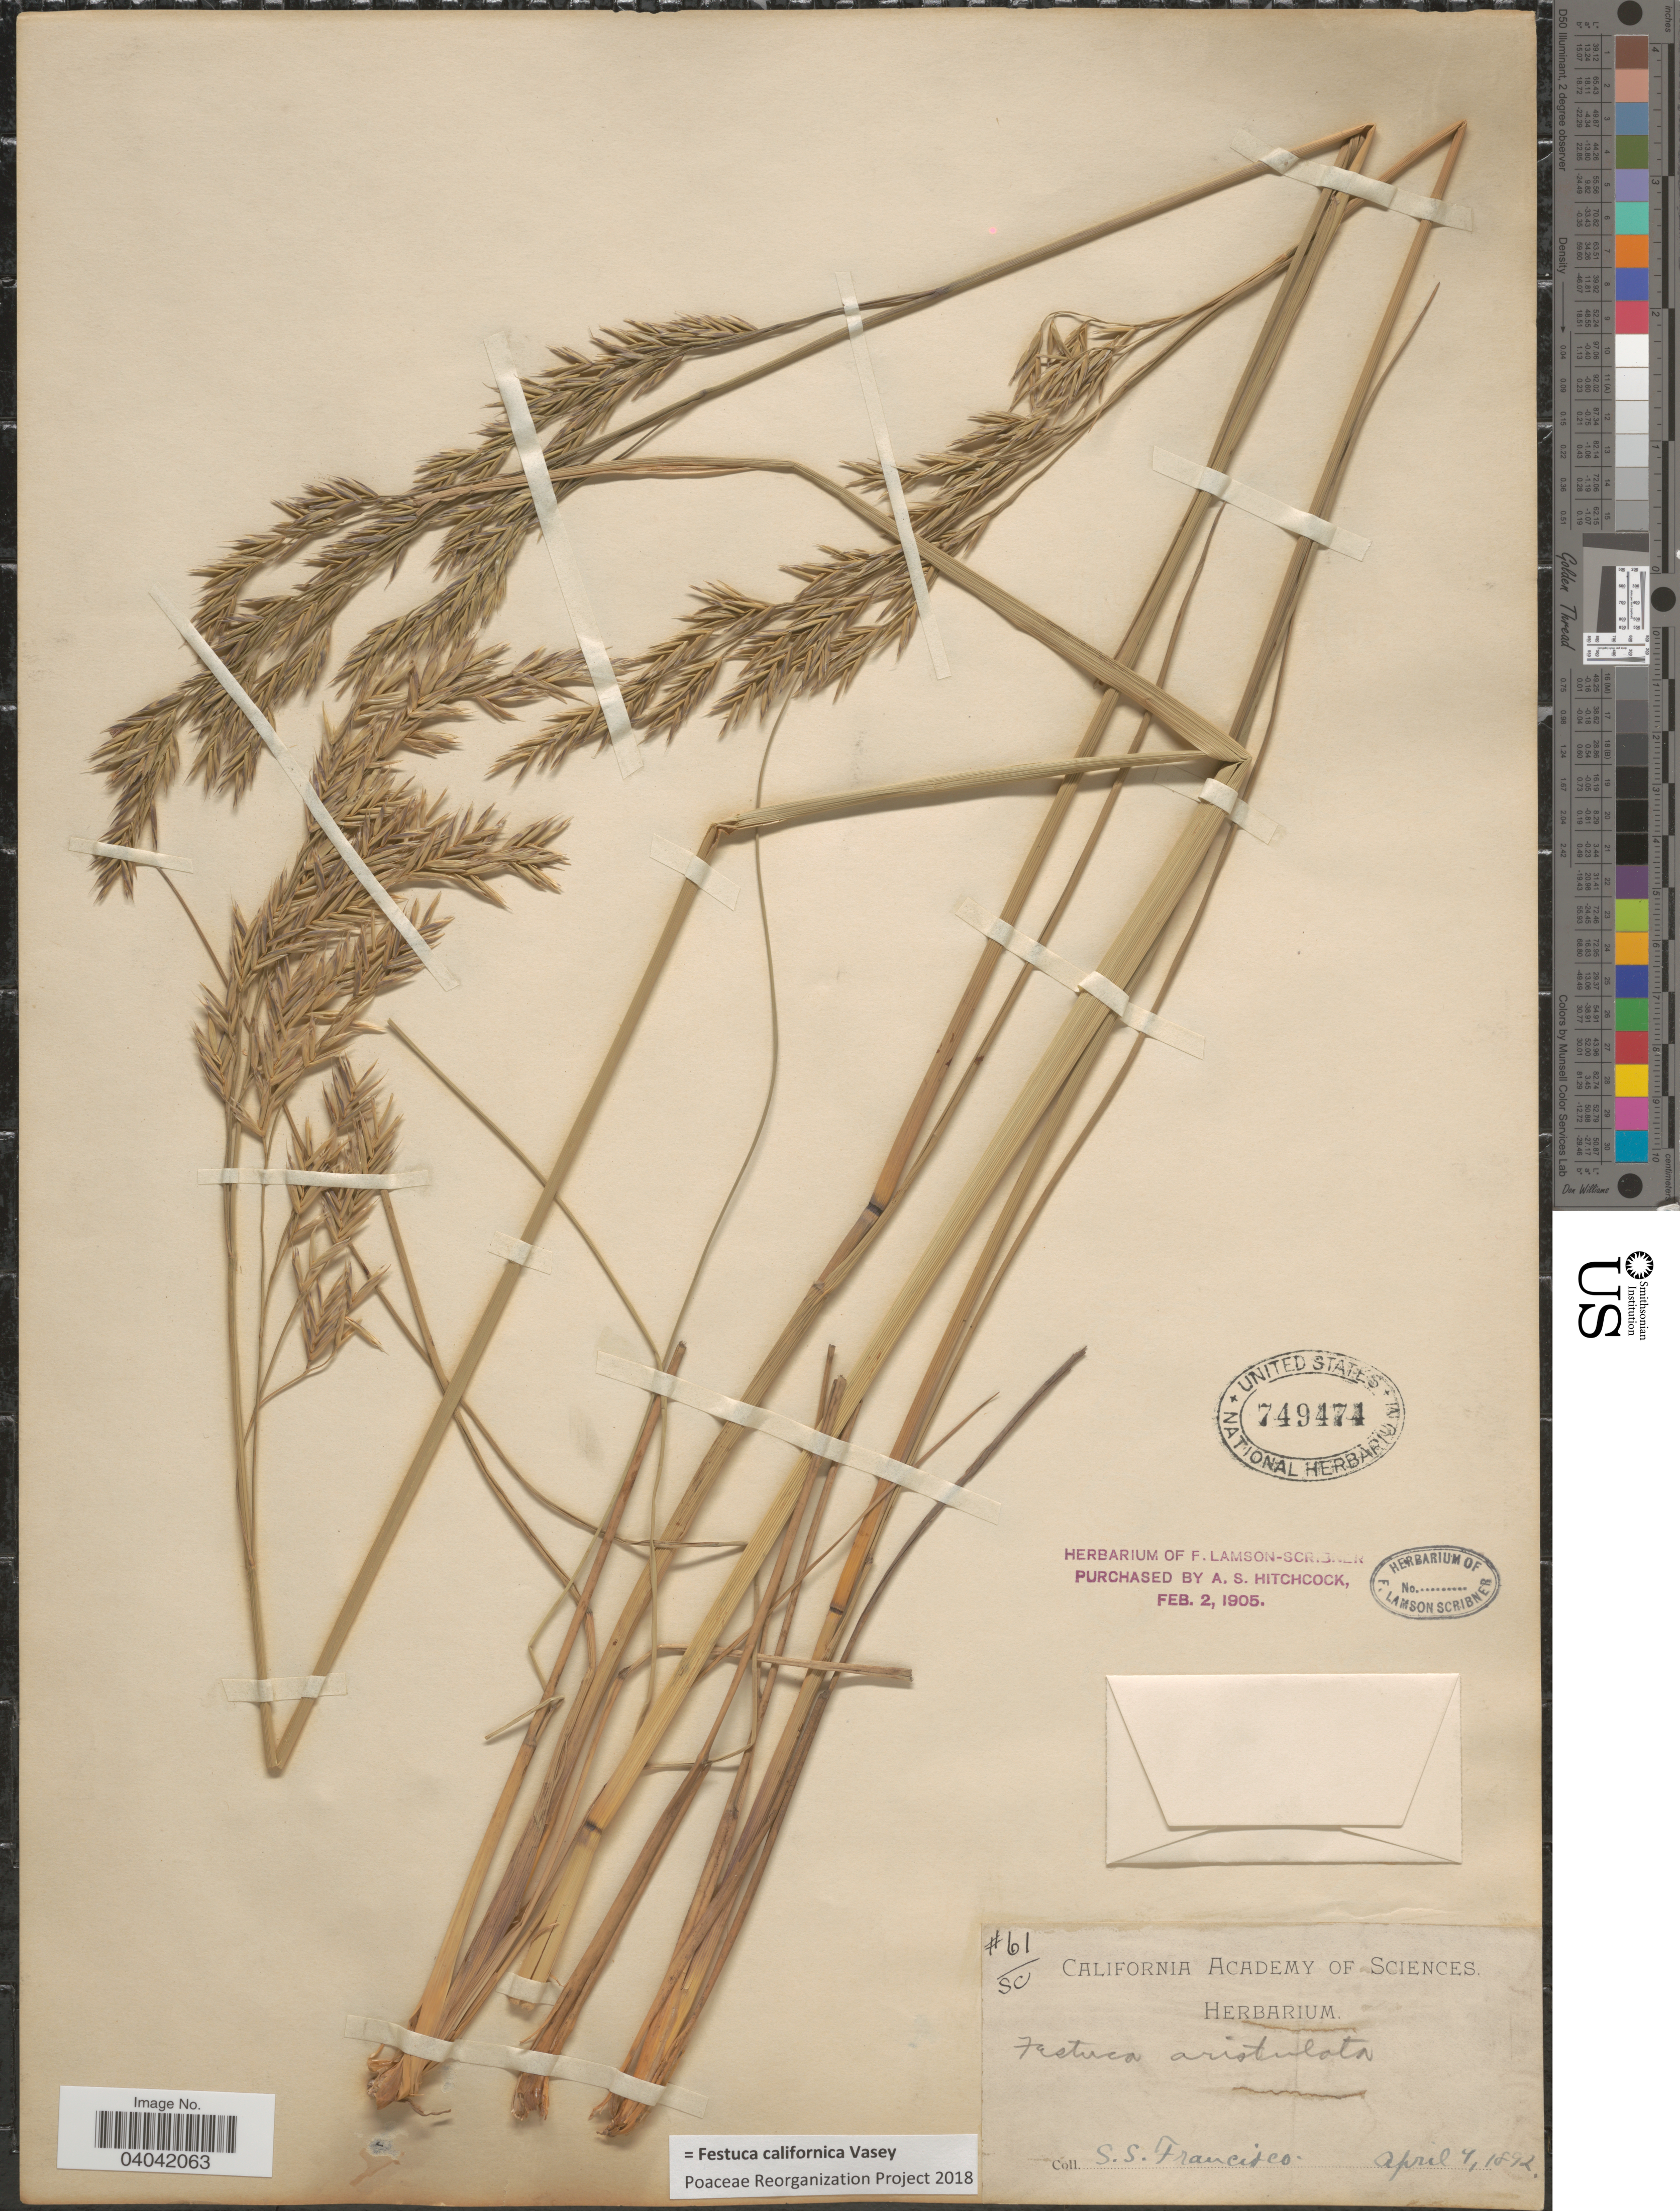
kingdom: Plantae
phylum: Tracheophyta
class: Liliopsida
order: Poales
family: Poaceae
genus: Festuca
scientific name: Festuca californica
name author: Vasey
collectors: S. Francisco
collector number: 61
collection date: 1812-04-04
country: United States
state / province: California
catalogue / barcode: US 749474